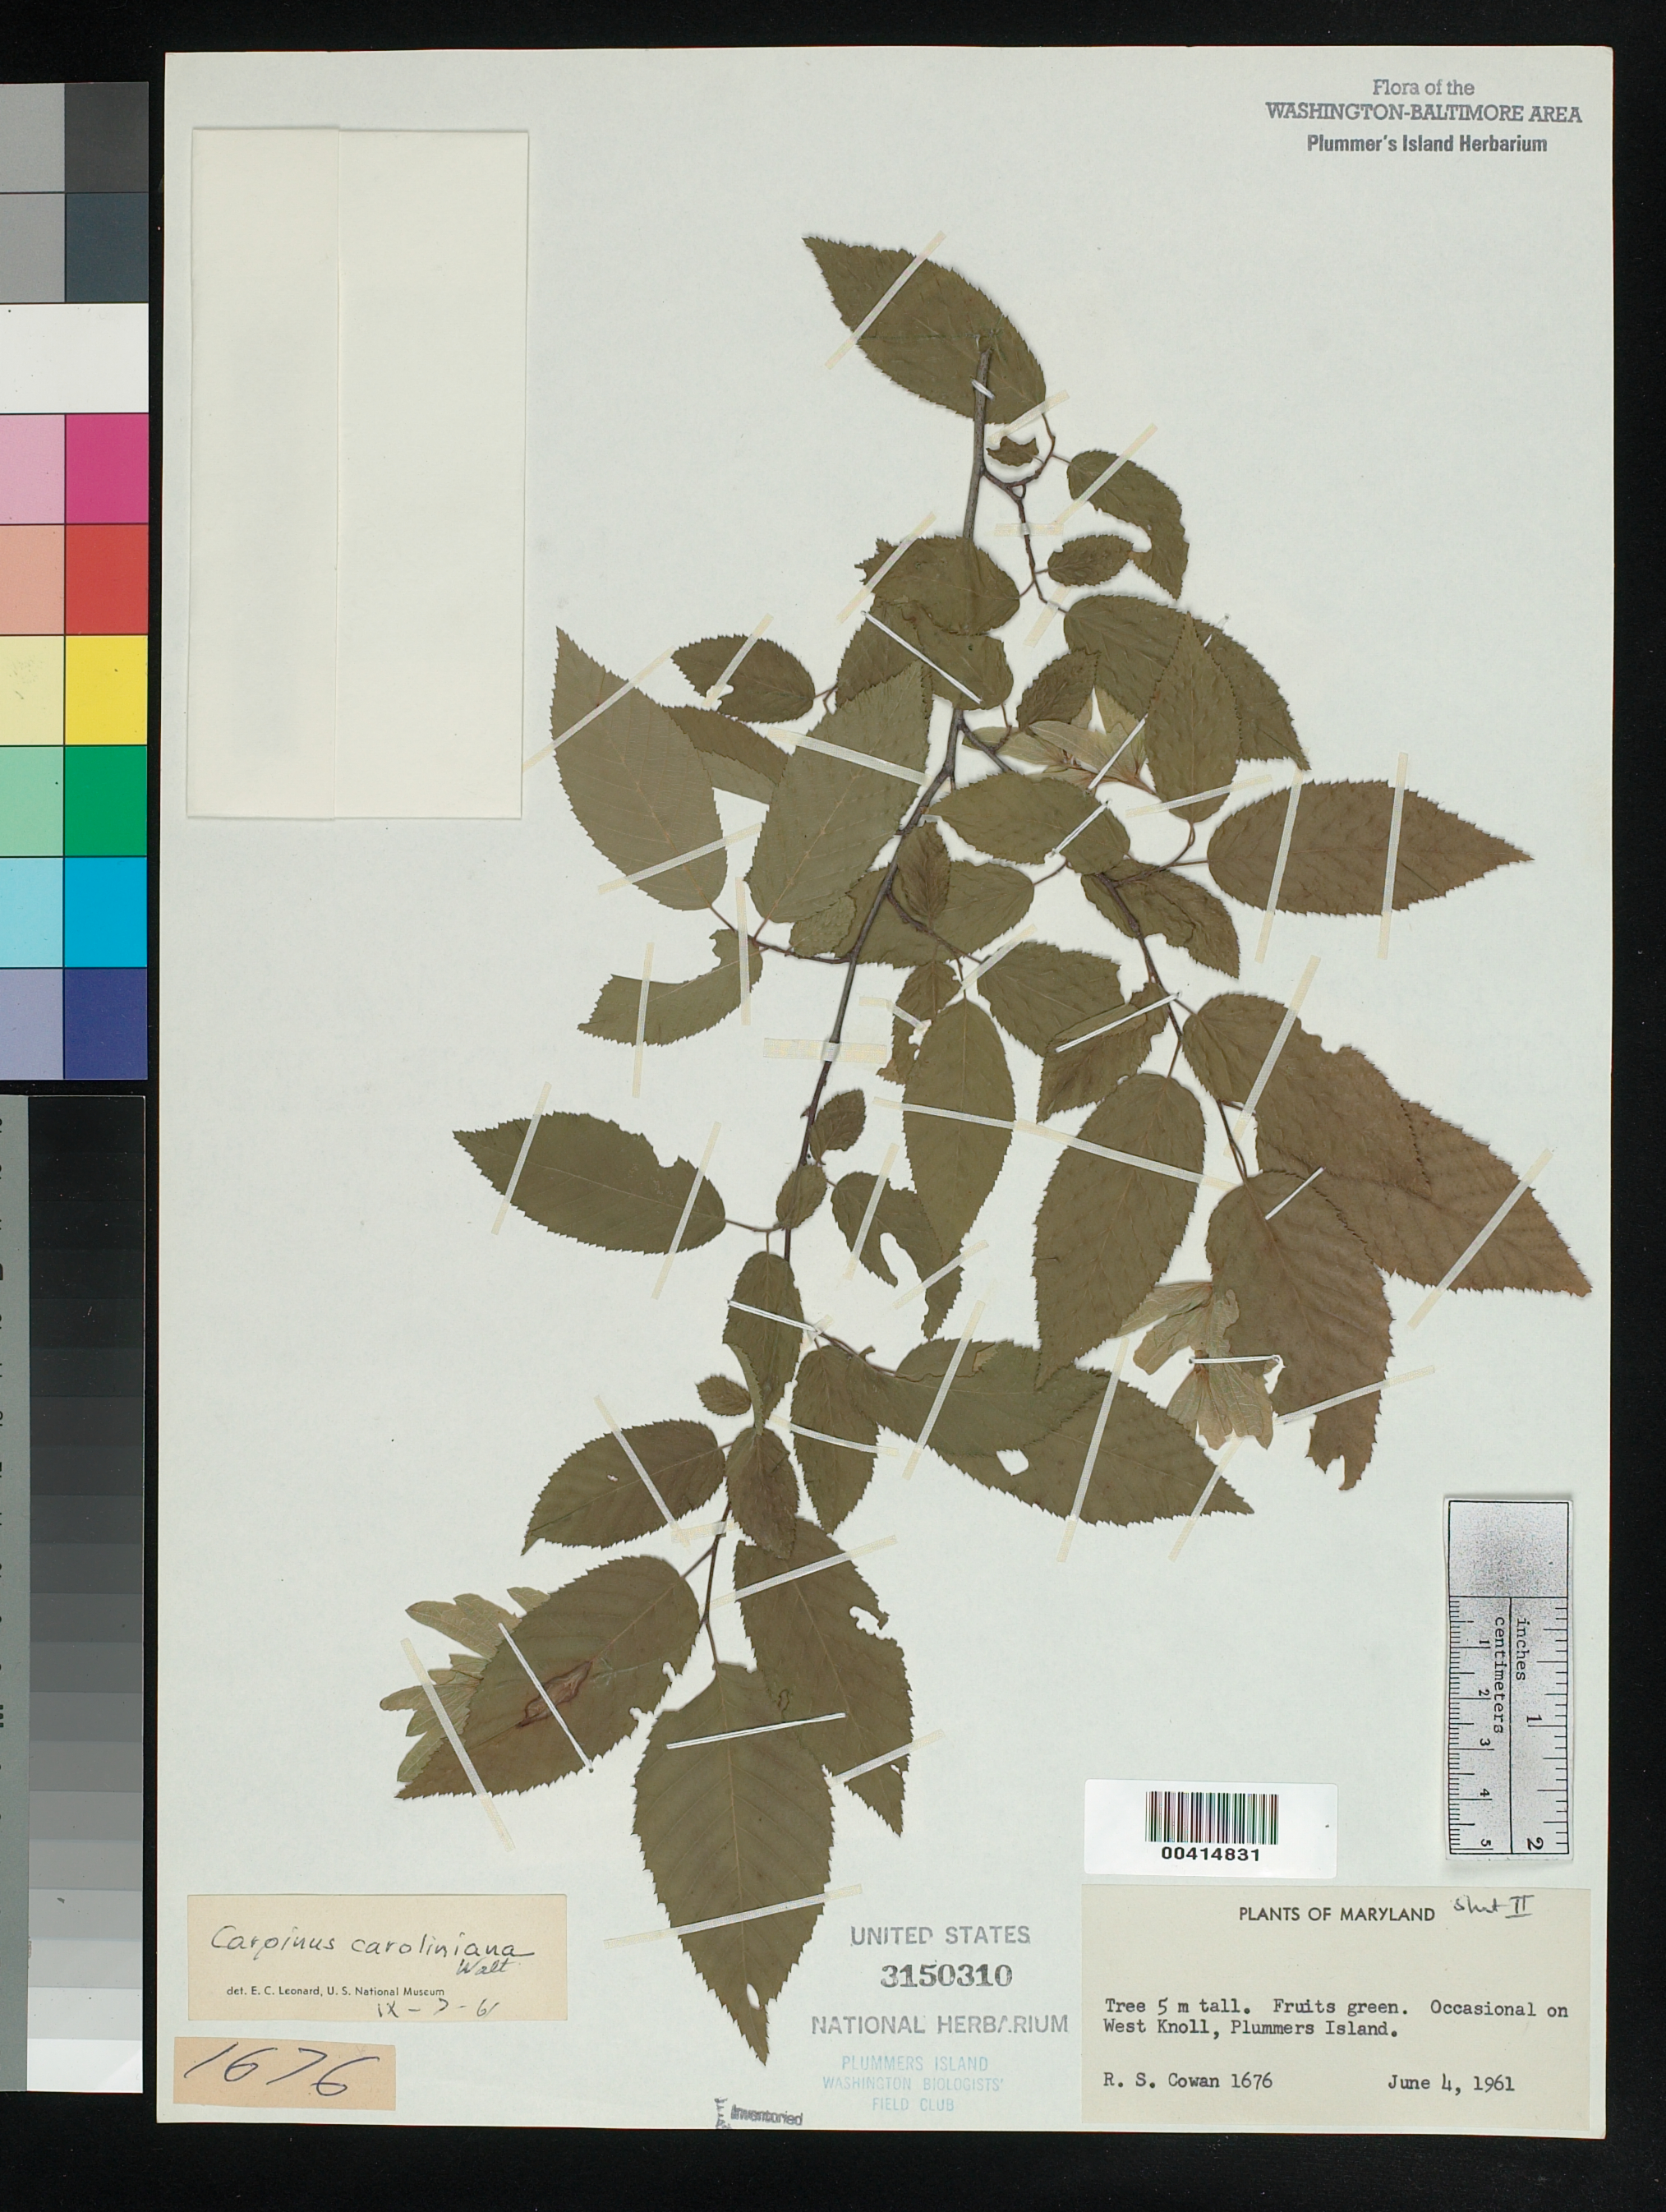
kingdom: Plantae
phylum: Tracheophyta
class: Magnoliopsida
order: Fagales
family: Betulaceae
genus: Carpinus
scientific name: Carpinus caroliniana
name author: Walter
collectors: R. S. Cowan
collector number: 1676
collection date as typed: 04 Jun 1961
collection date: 1961-06-04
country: United States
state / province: Maryland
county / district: Montgomery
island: Plummers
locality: Plummer's Island, on west knoll C. & O. Canal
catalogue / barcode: US 3150310